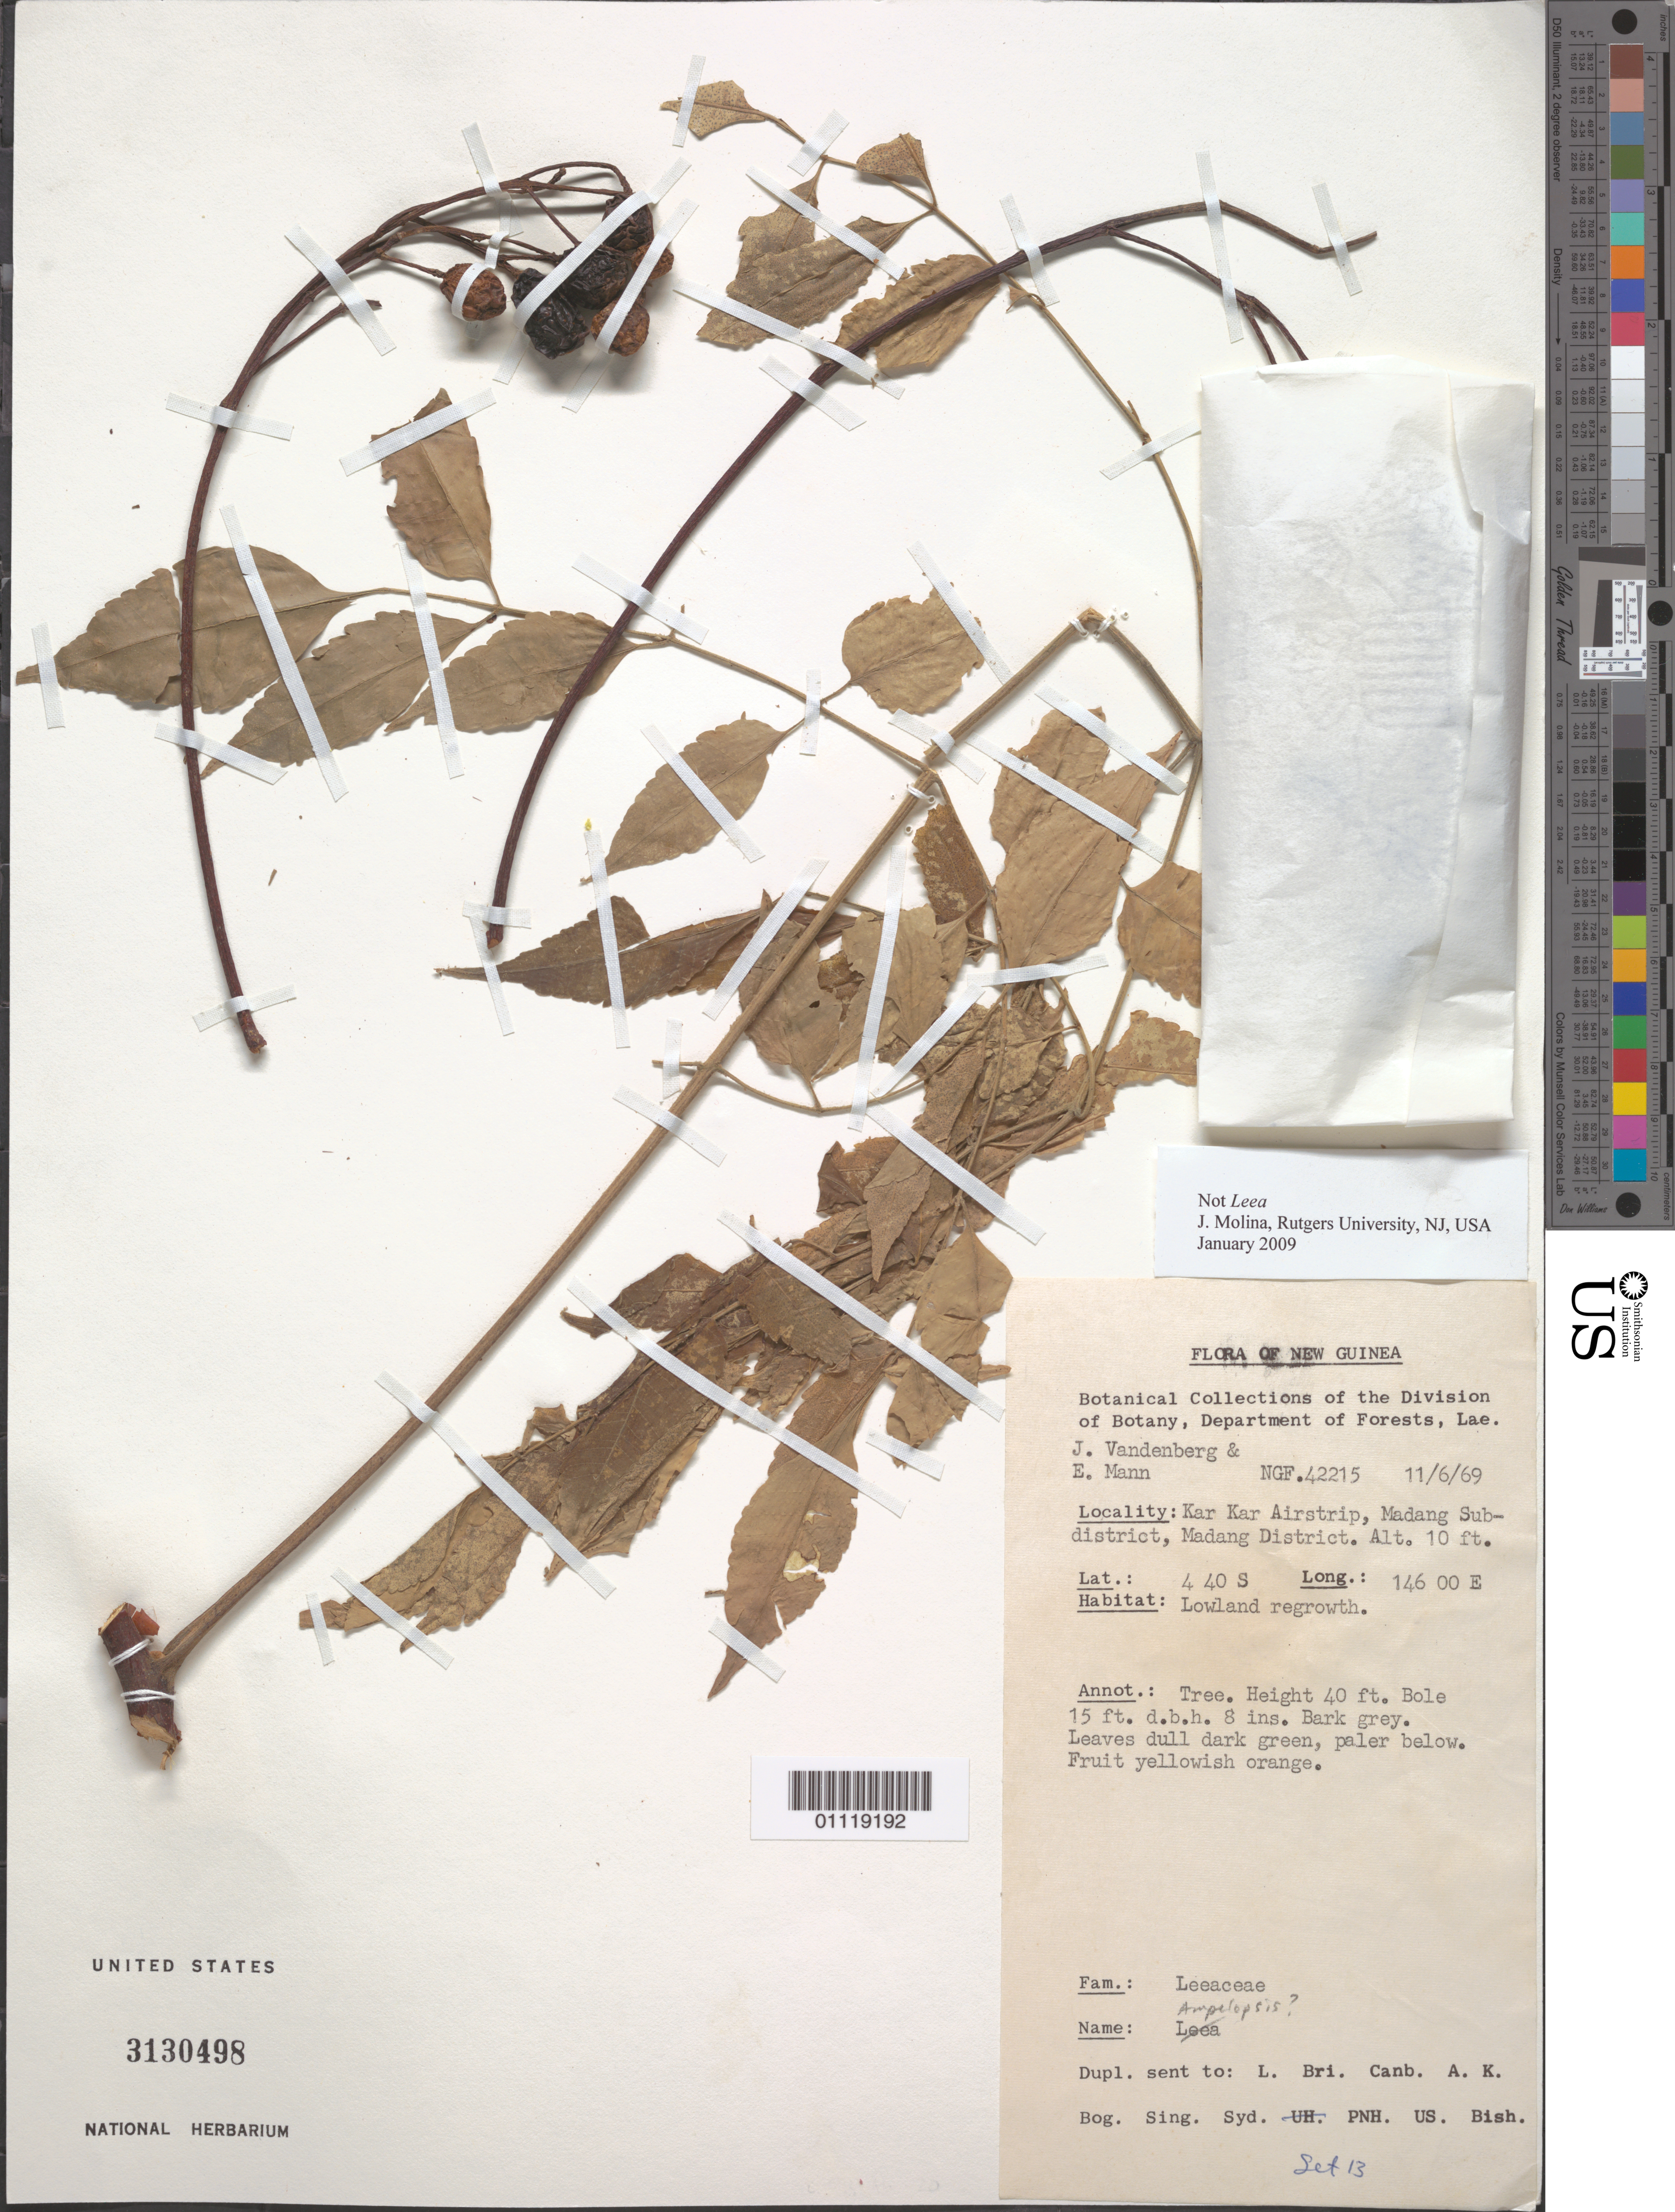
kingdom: Plantae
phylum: Tracheophyta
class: Magnoliopsida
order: Vitales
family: Vitaceae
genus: Ampelopsis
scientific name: Ampelopsis sp.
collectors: J. Vandenberg & E. Mann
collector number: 42215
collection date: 1969-11-06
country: Papua New Guinea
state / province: Madang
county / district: Madang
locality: Kar Kar Airstrip.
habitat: Lowland regrowth.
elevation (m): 3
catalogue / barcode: US 3130498